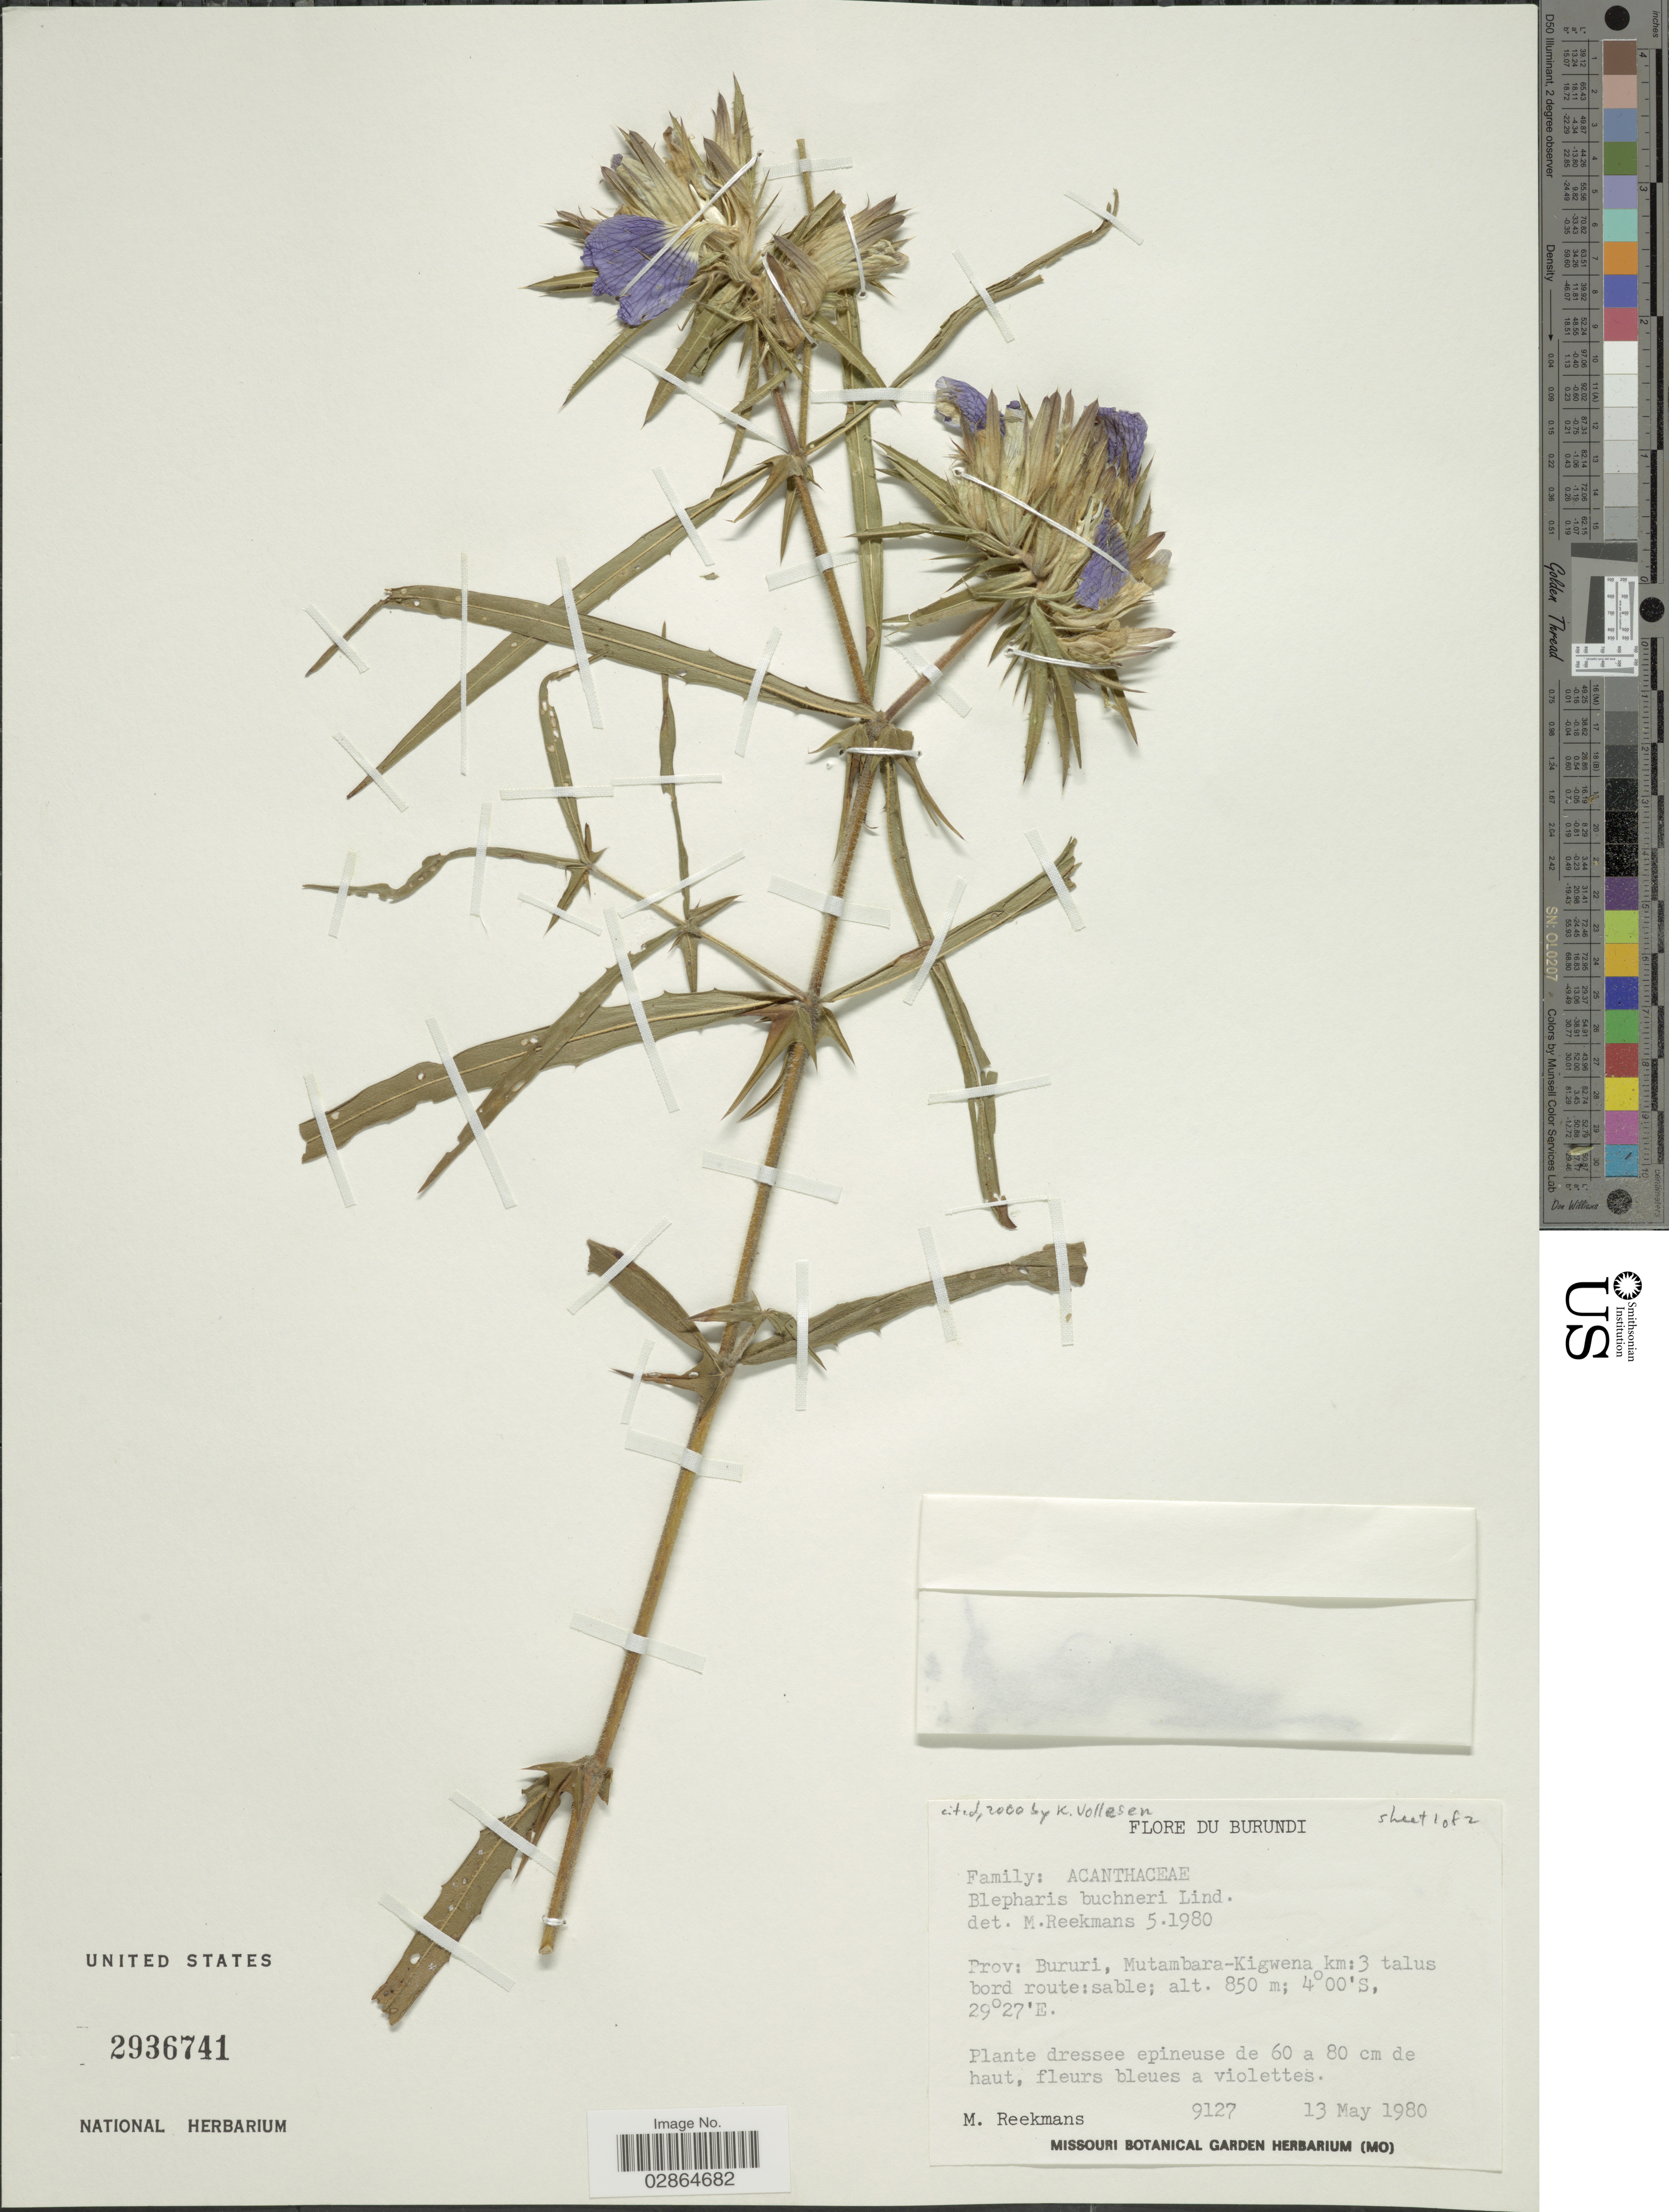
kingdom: Plantae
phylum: Tracheophyta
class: Magnoliopsida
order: Lamiales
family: Acanthaceae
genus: Blepharis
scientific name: Blepharis buchneri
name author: Lindau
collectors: M. Reekmans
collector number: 9127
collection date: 1980-05-13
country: Burundi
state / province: Bururi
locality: Mutambare-Kigwena km: 3 talus bord route.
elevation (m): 850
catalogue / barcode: US 2936741